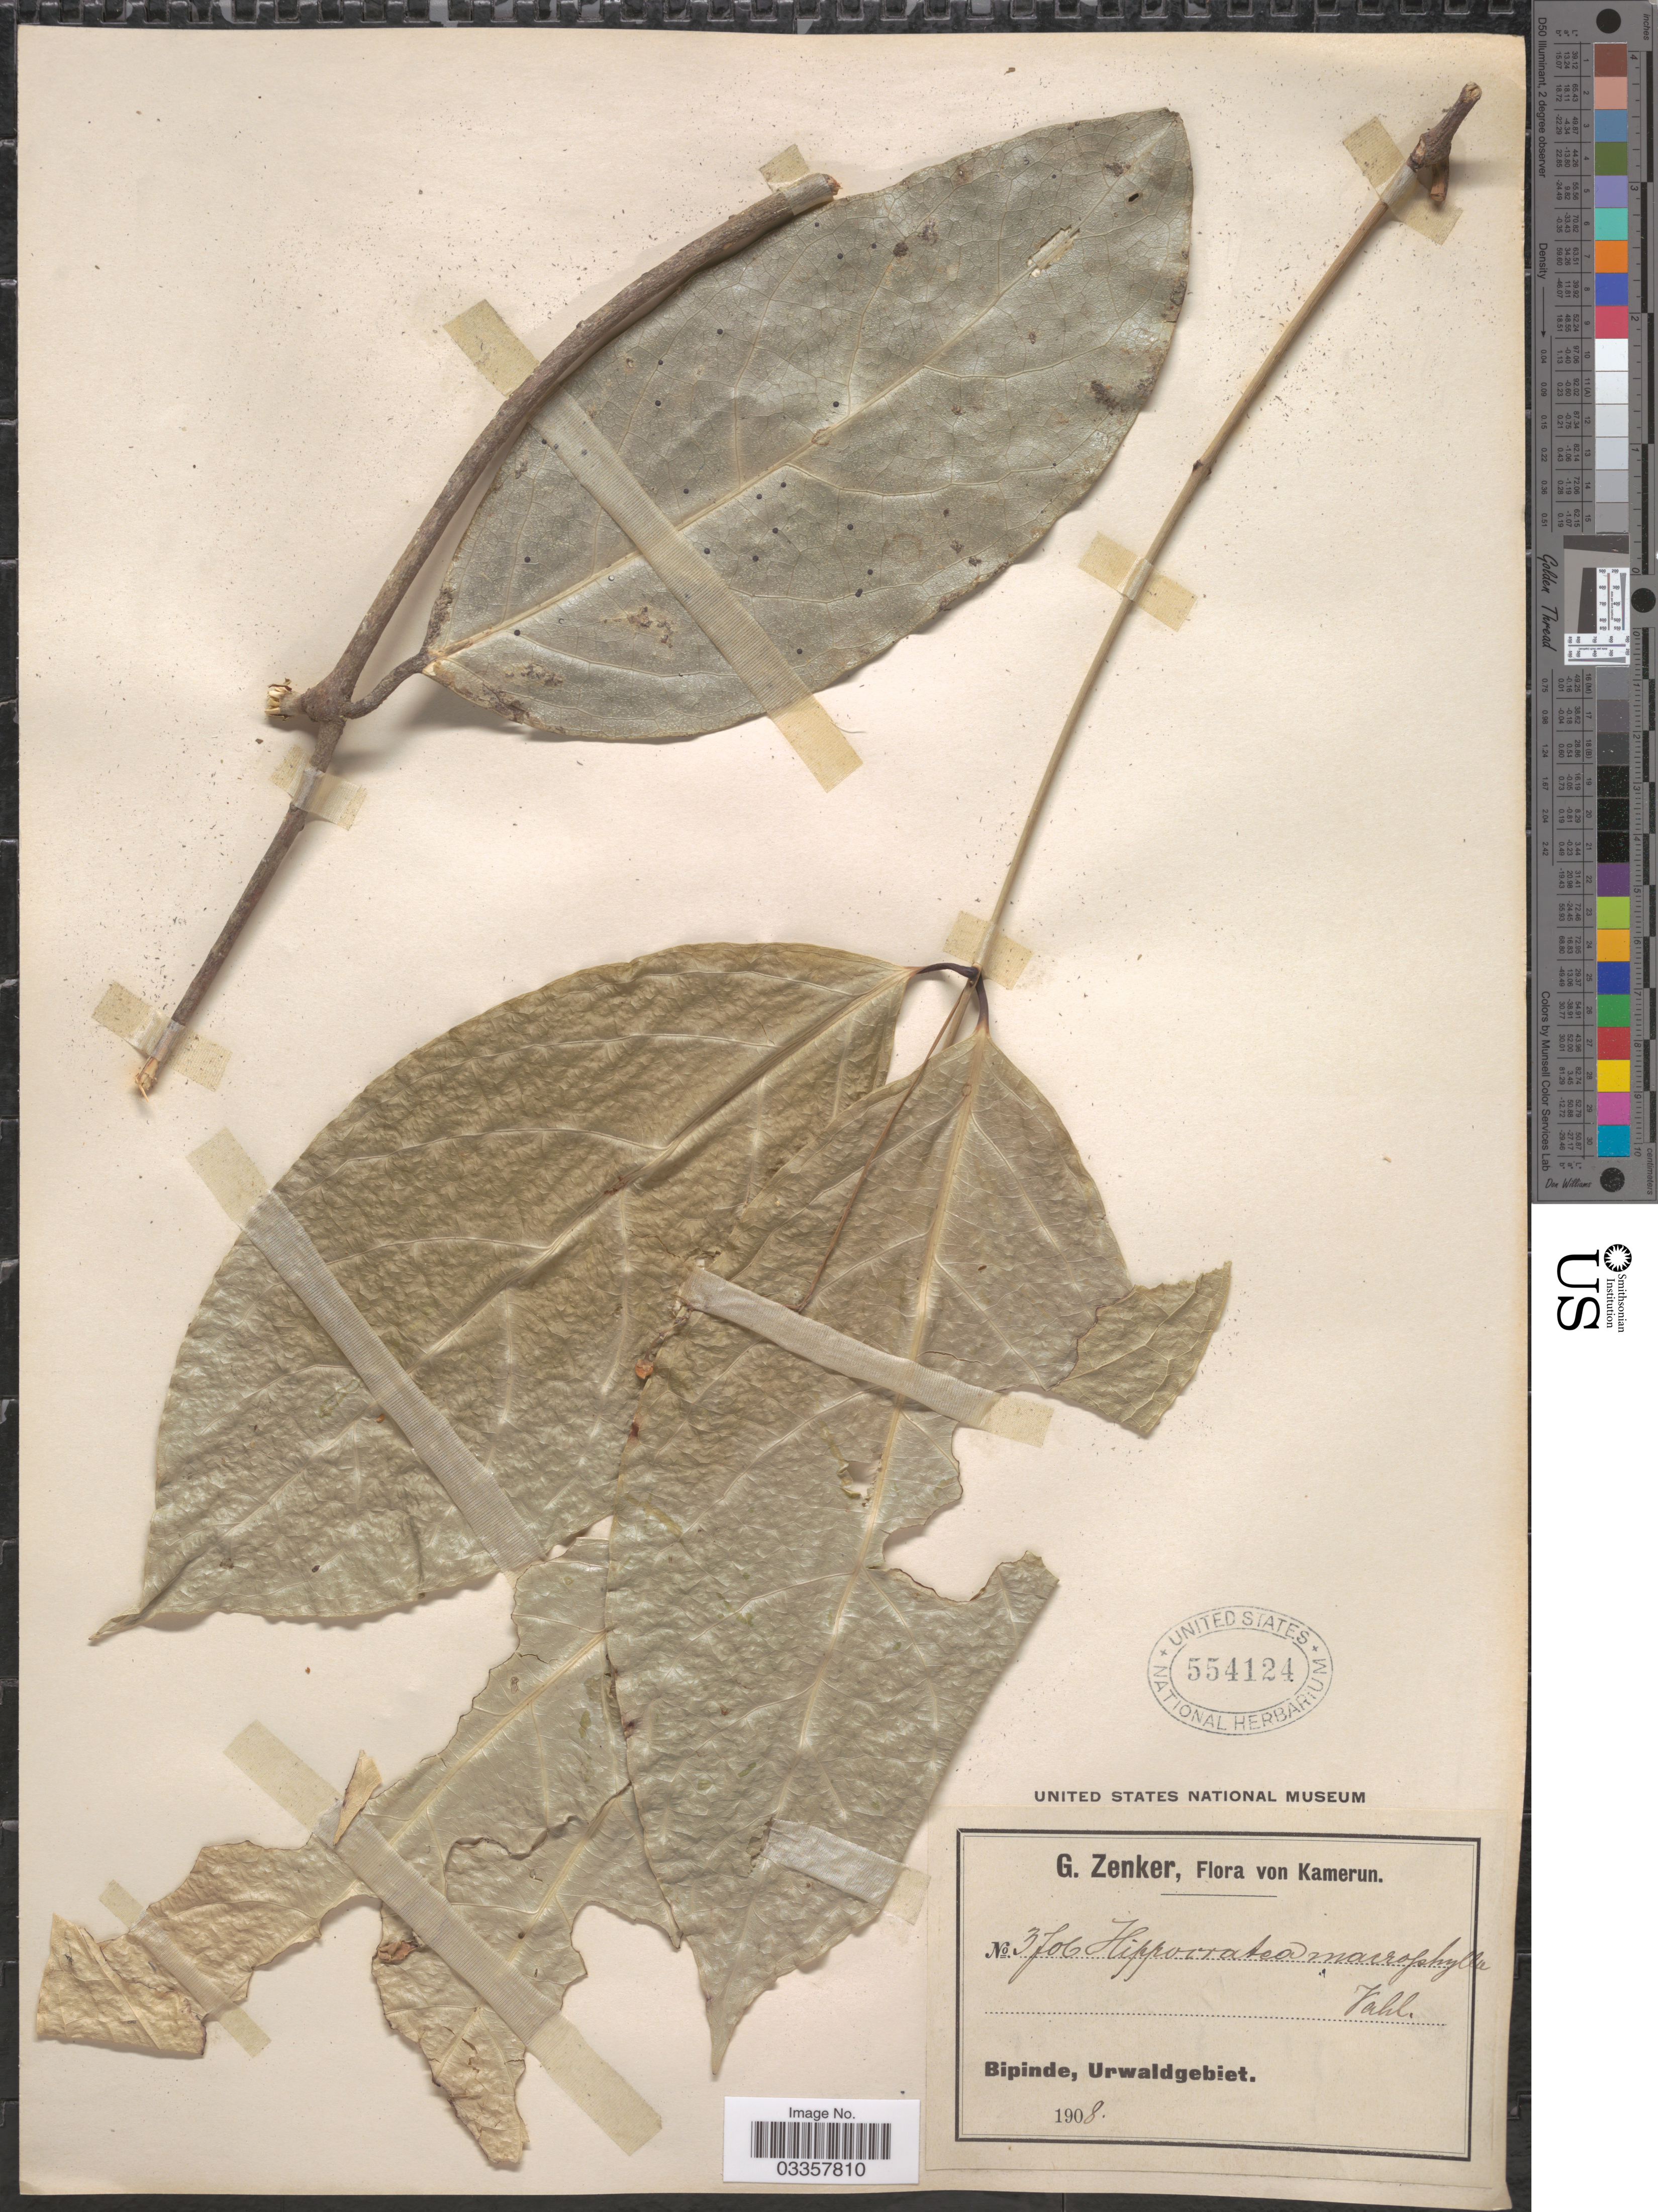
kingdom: Plantae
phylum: Tracheophyta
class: Magnoliopsida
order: Celastrales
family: Celastraceae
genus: Cuervea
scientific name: Cuervea macrophylla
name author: Vahl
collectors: G. A. Zenker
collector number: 3706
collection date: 1908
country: Cameroon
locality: Kamerun. Bipinde, Urwaldgebiet.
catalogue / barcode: US 554124